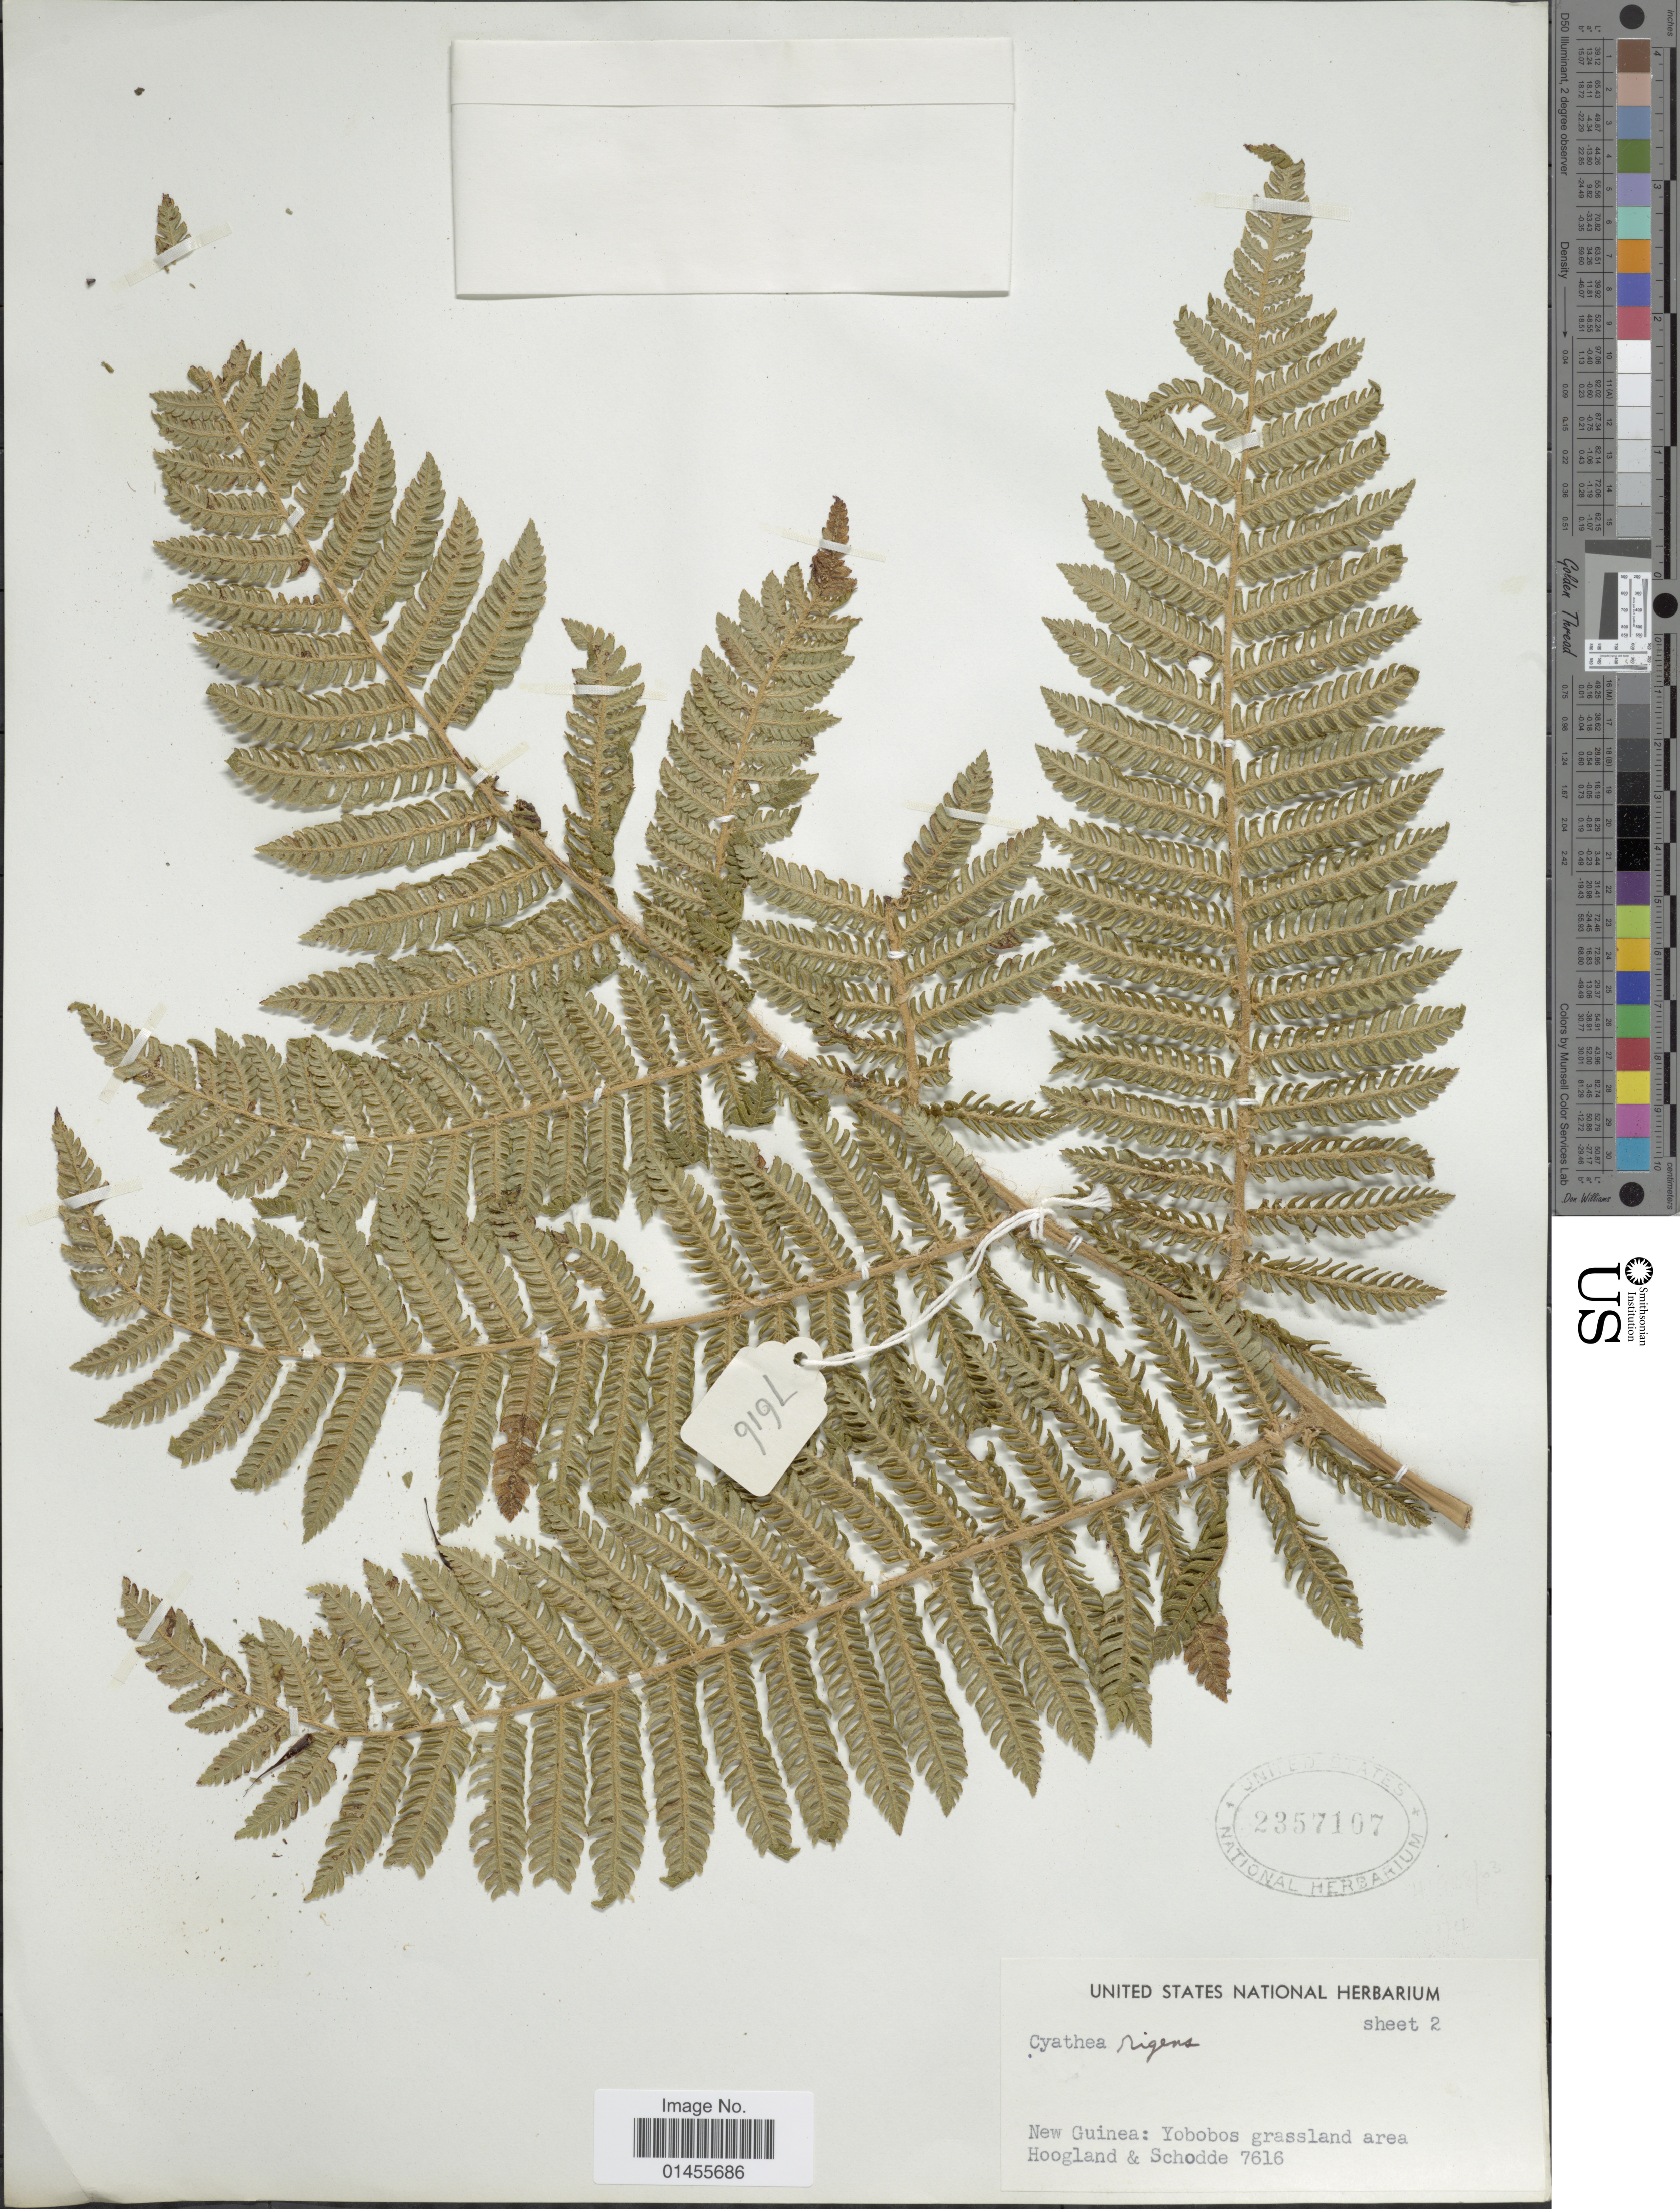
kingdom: Plantae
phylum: Tracheophyta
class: Polypodiopsida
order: Cyatheales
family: Cyatheaceae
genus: Alsophila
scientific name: Alsophila rigens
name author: (Rosenst.) R.M. Tryon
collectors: R. D. Hoogland & R. Schodde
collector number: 7616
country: Papua New Guinea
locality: New Guinea; Yobobos grassland area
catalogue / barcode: US 2357107